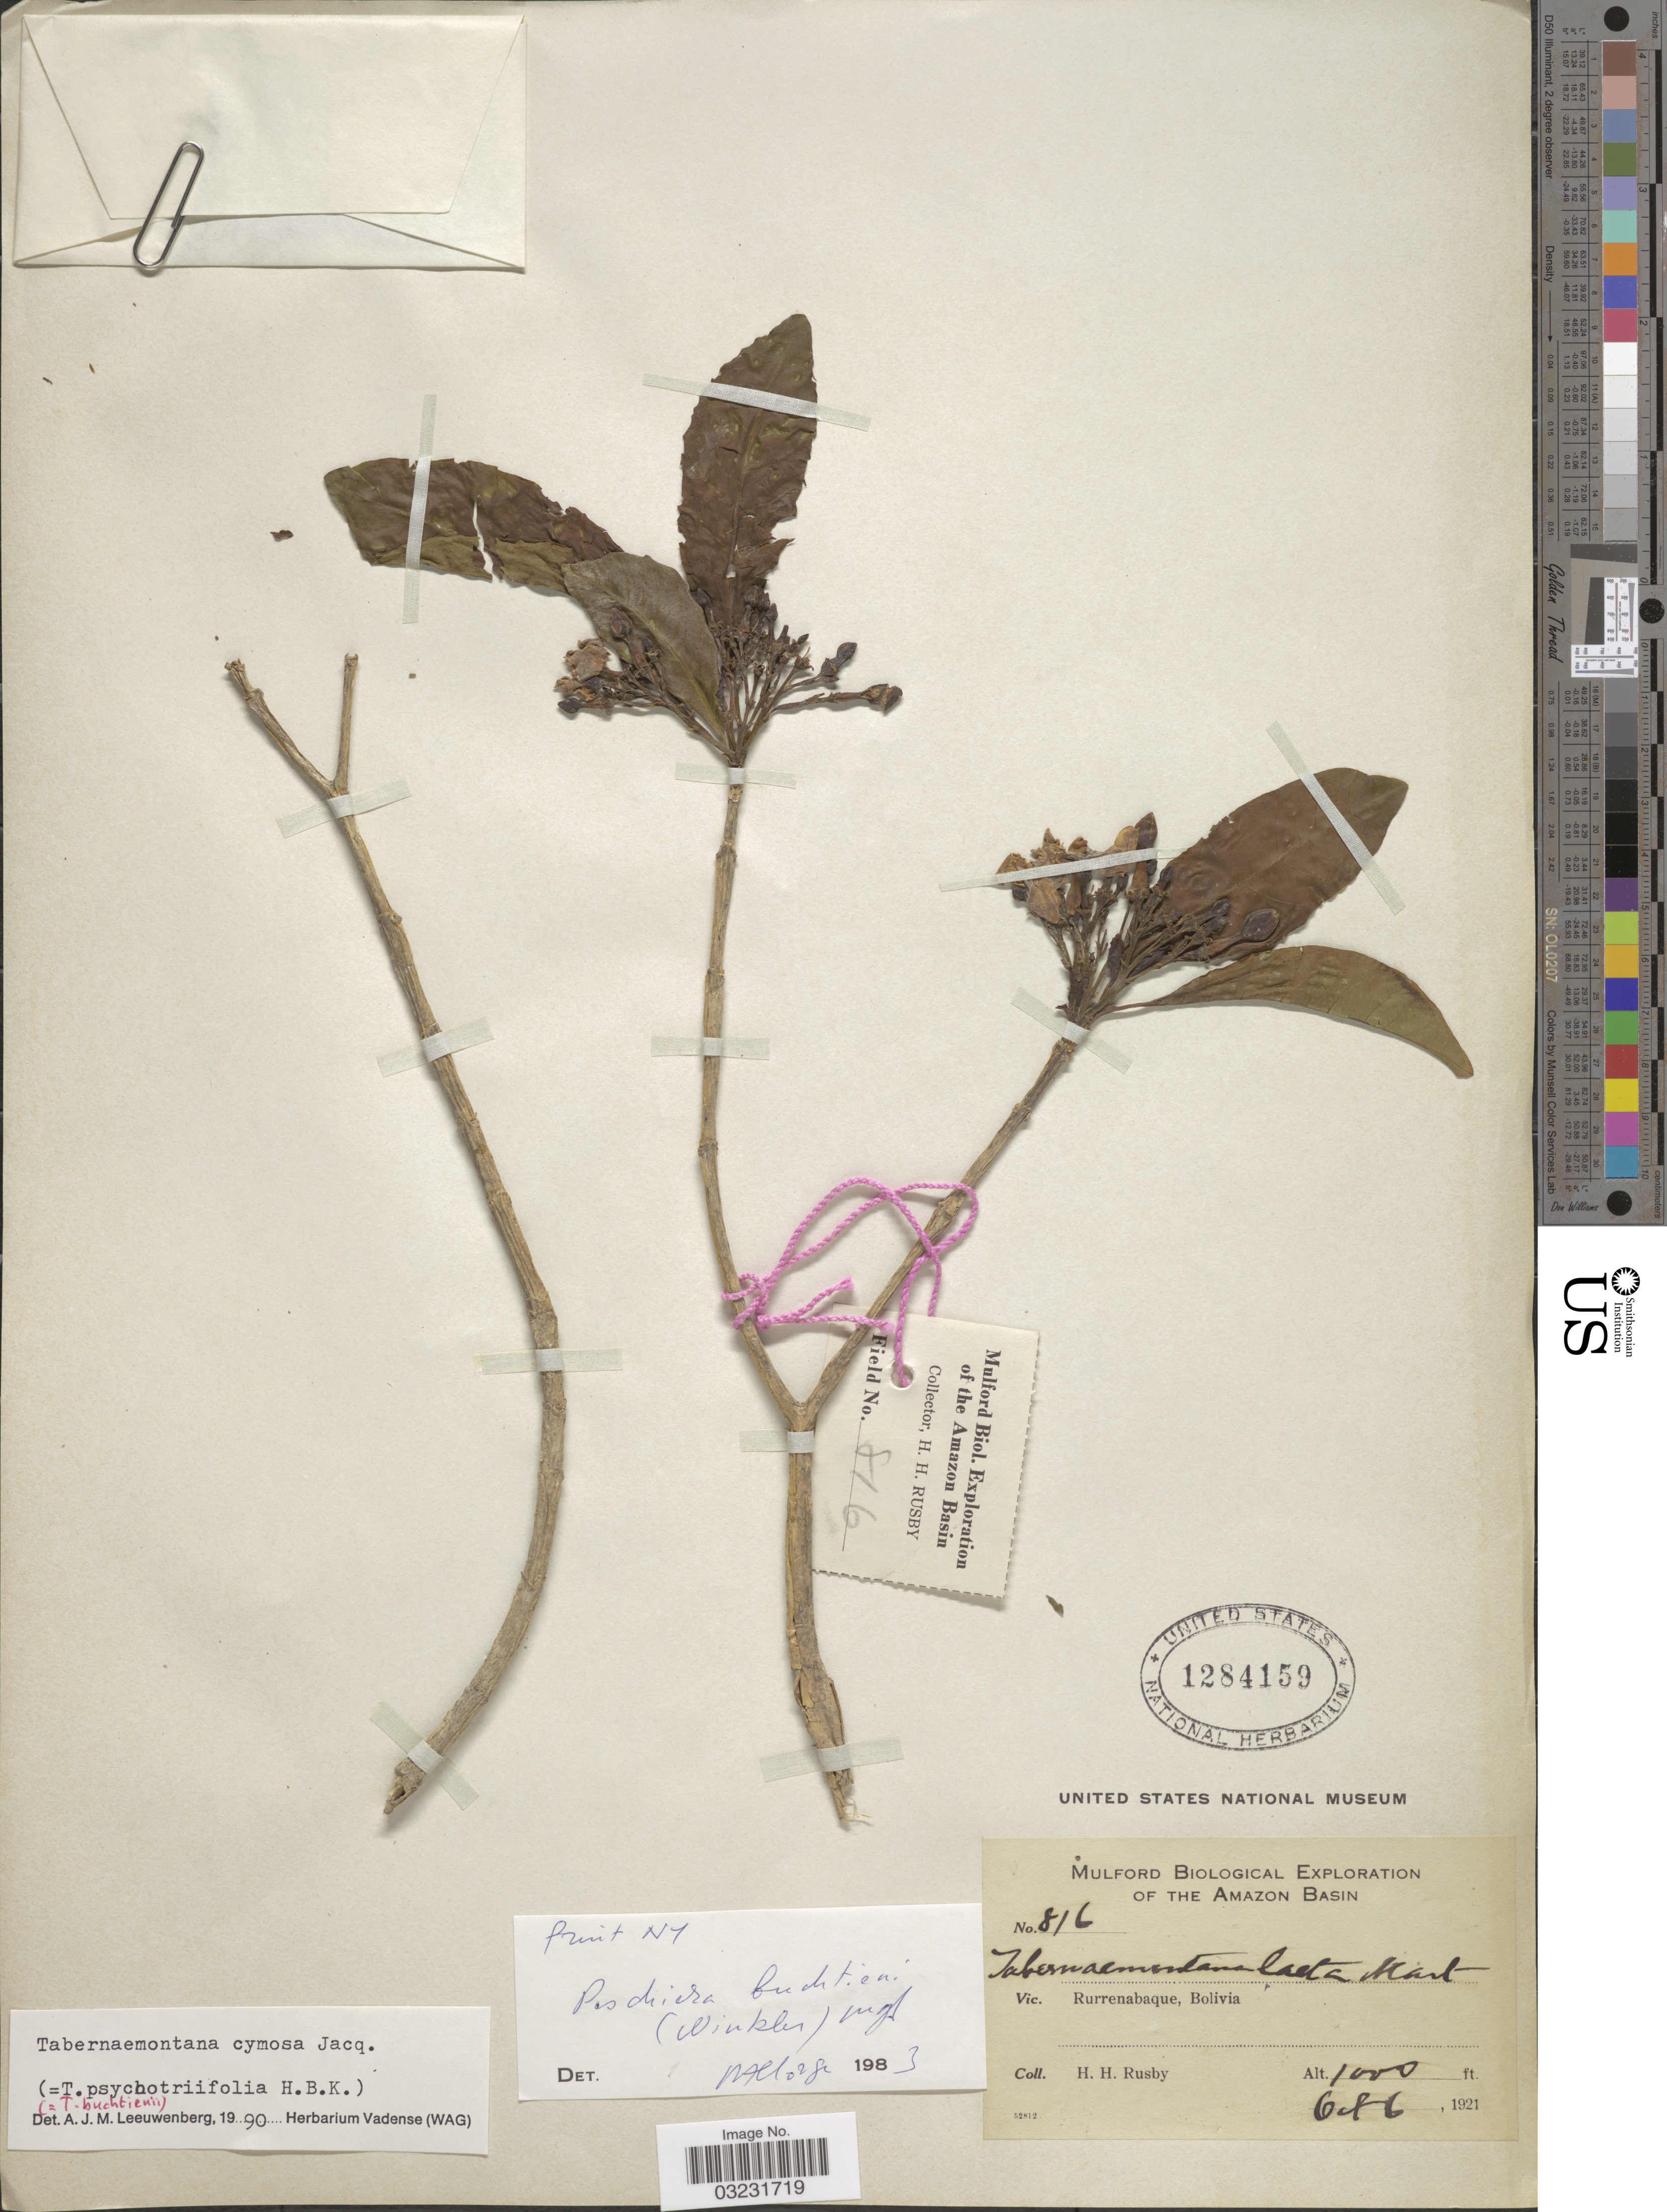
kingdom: Plantae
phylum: Tracheophyta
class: Magnoliopsida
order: Gentianales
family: Apocynaceae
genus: Tabernaemontana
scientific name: Tabernaemontana cymosa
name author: Jacq.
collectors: H. H. Rusby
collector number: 816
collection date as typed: Oct 6, 1921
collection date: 1921-10-06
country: Bolivia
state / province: Beni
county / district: José Ballivián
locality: Rurrenabaque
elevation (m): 305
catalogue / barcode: US 1284159